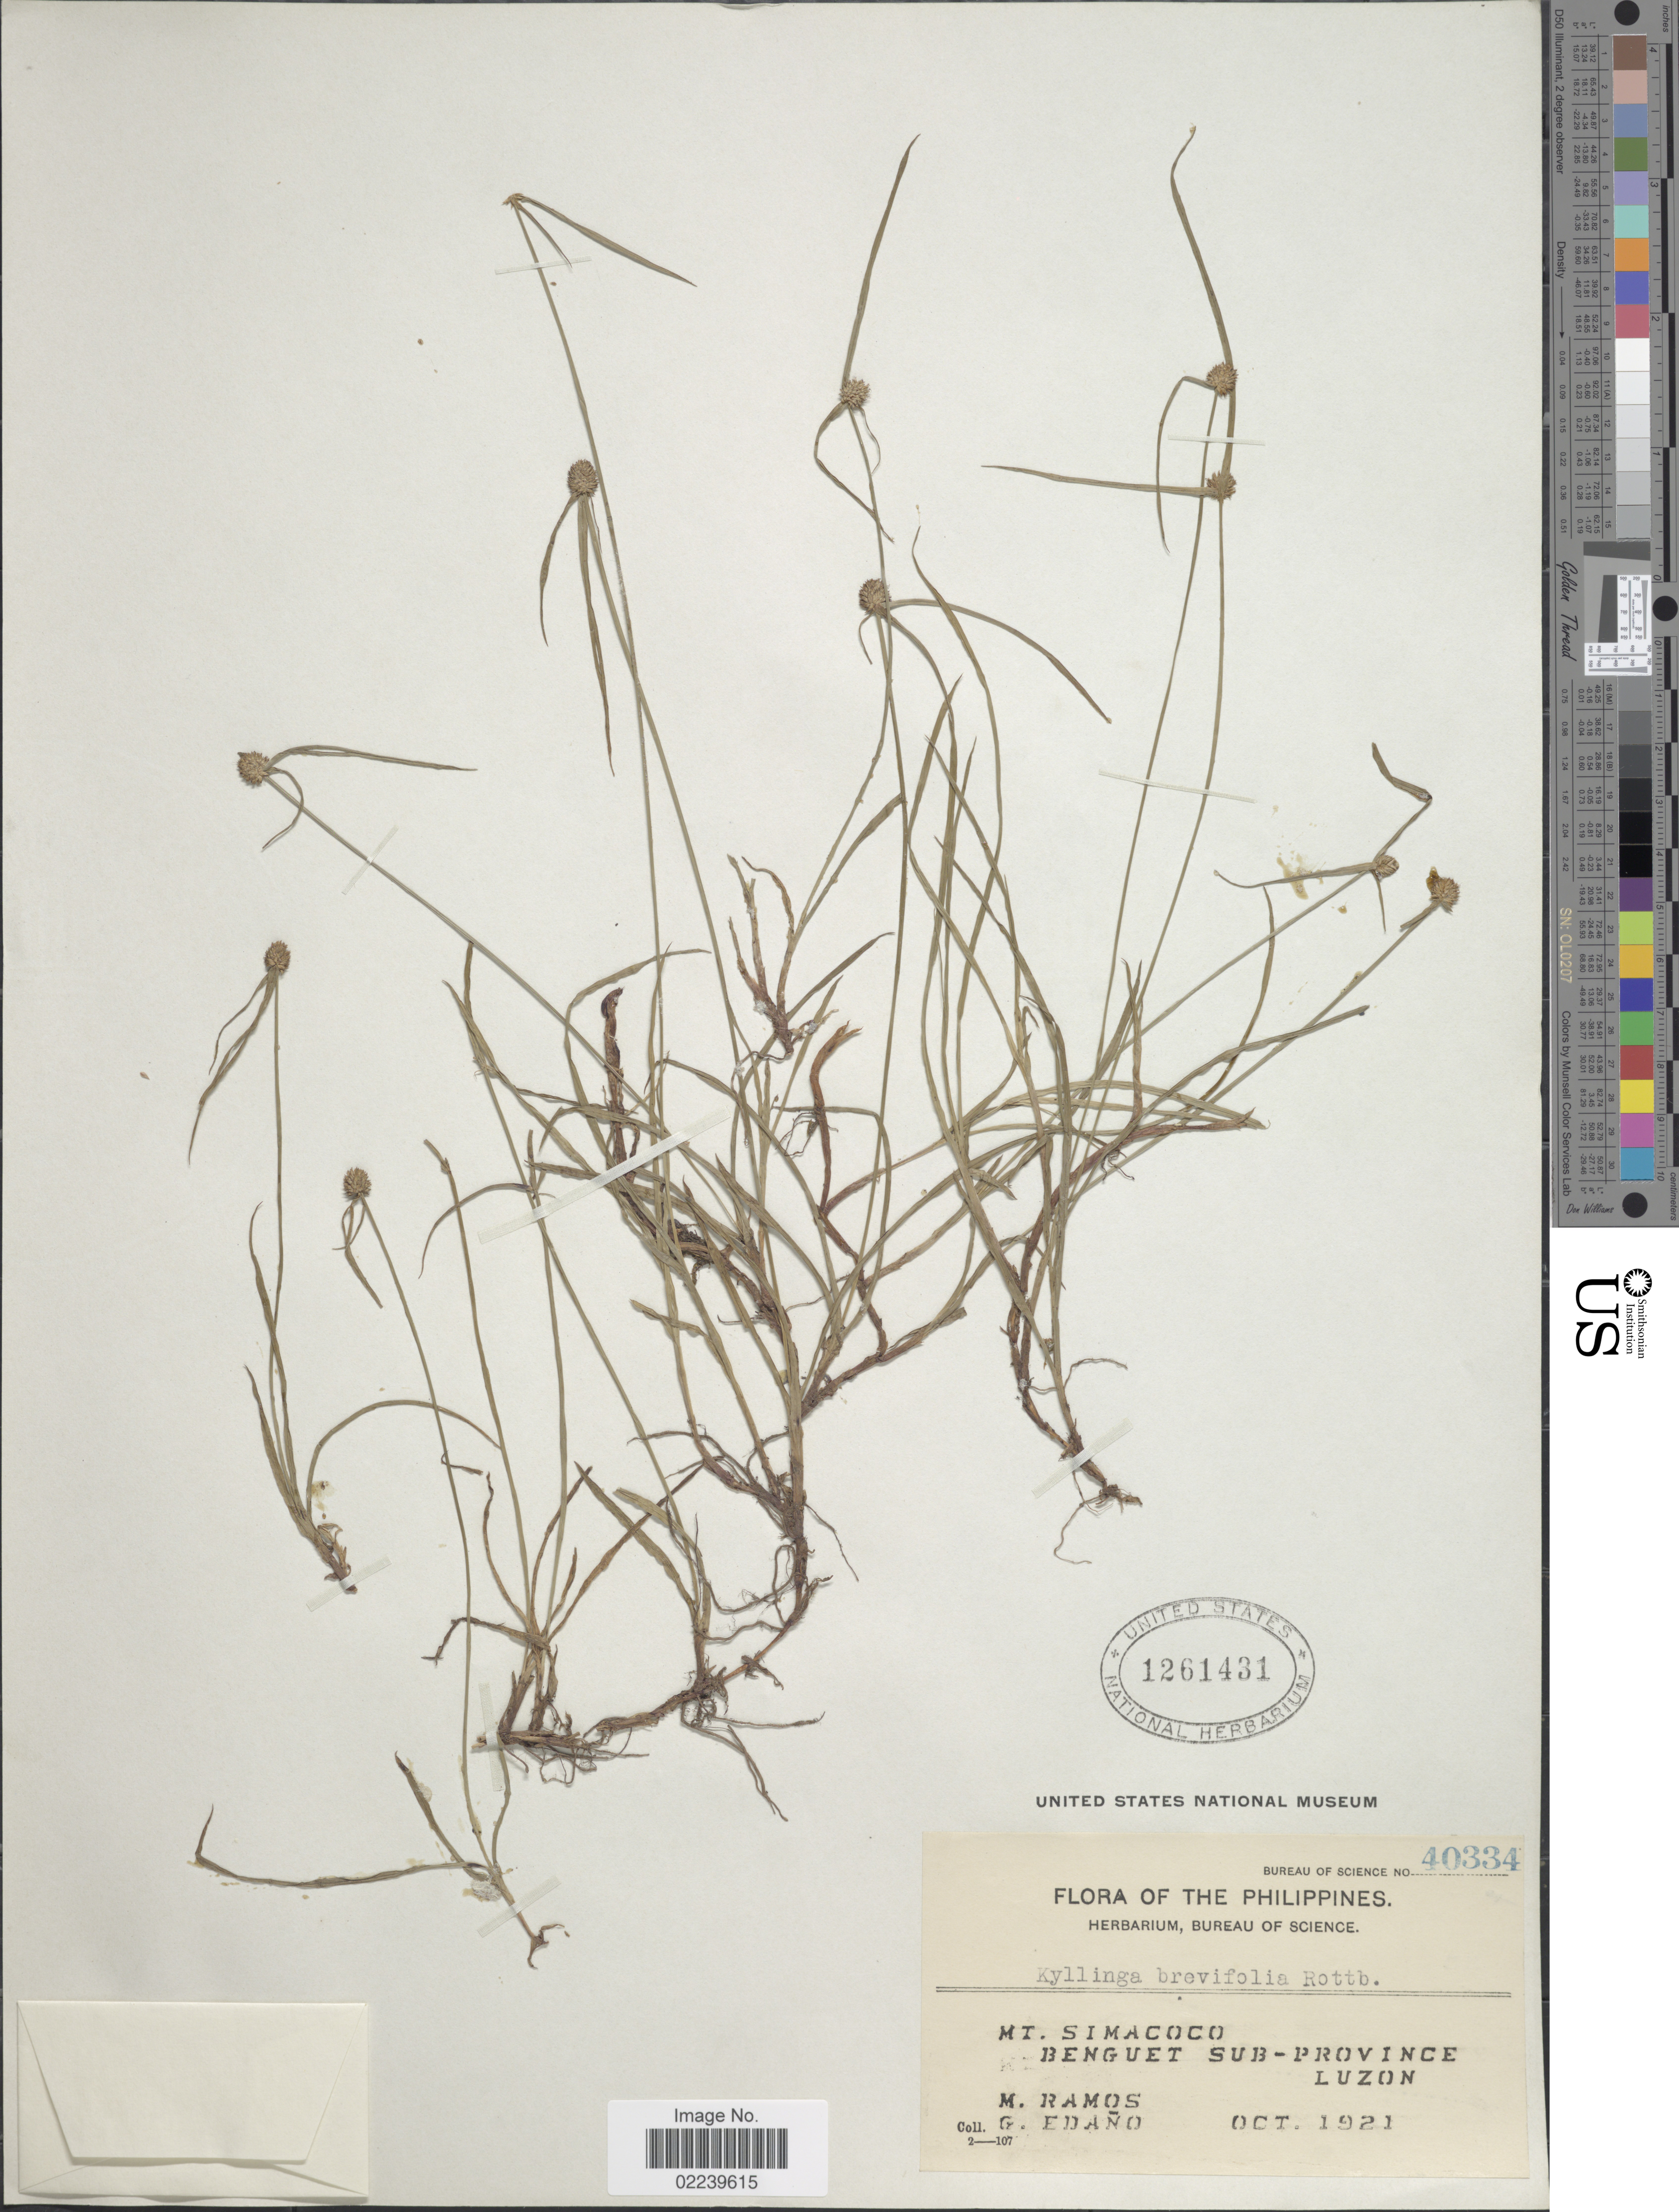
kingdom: Plantae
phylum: Tracheophyta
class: Liliopsida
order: Poales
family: Cyperaceae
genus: Cyperus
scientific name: Cyperus brevifolius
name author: (Rottb.) Hassk.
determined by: Strong, M. T., (US), Smithsonian Institution - National Museum of Natural History (UNITED STATES)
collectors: M. Ramos & G. Edaño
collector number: Bureau of Science 40334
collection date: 1921-10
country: Philippines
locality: Mt. Simacoco. Benguet Sub-Province, Luzon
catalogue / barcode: US 1261431